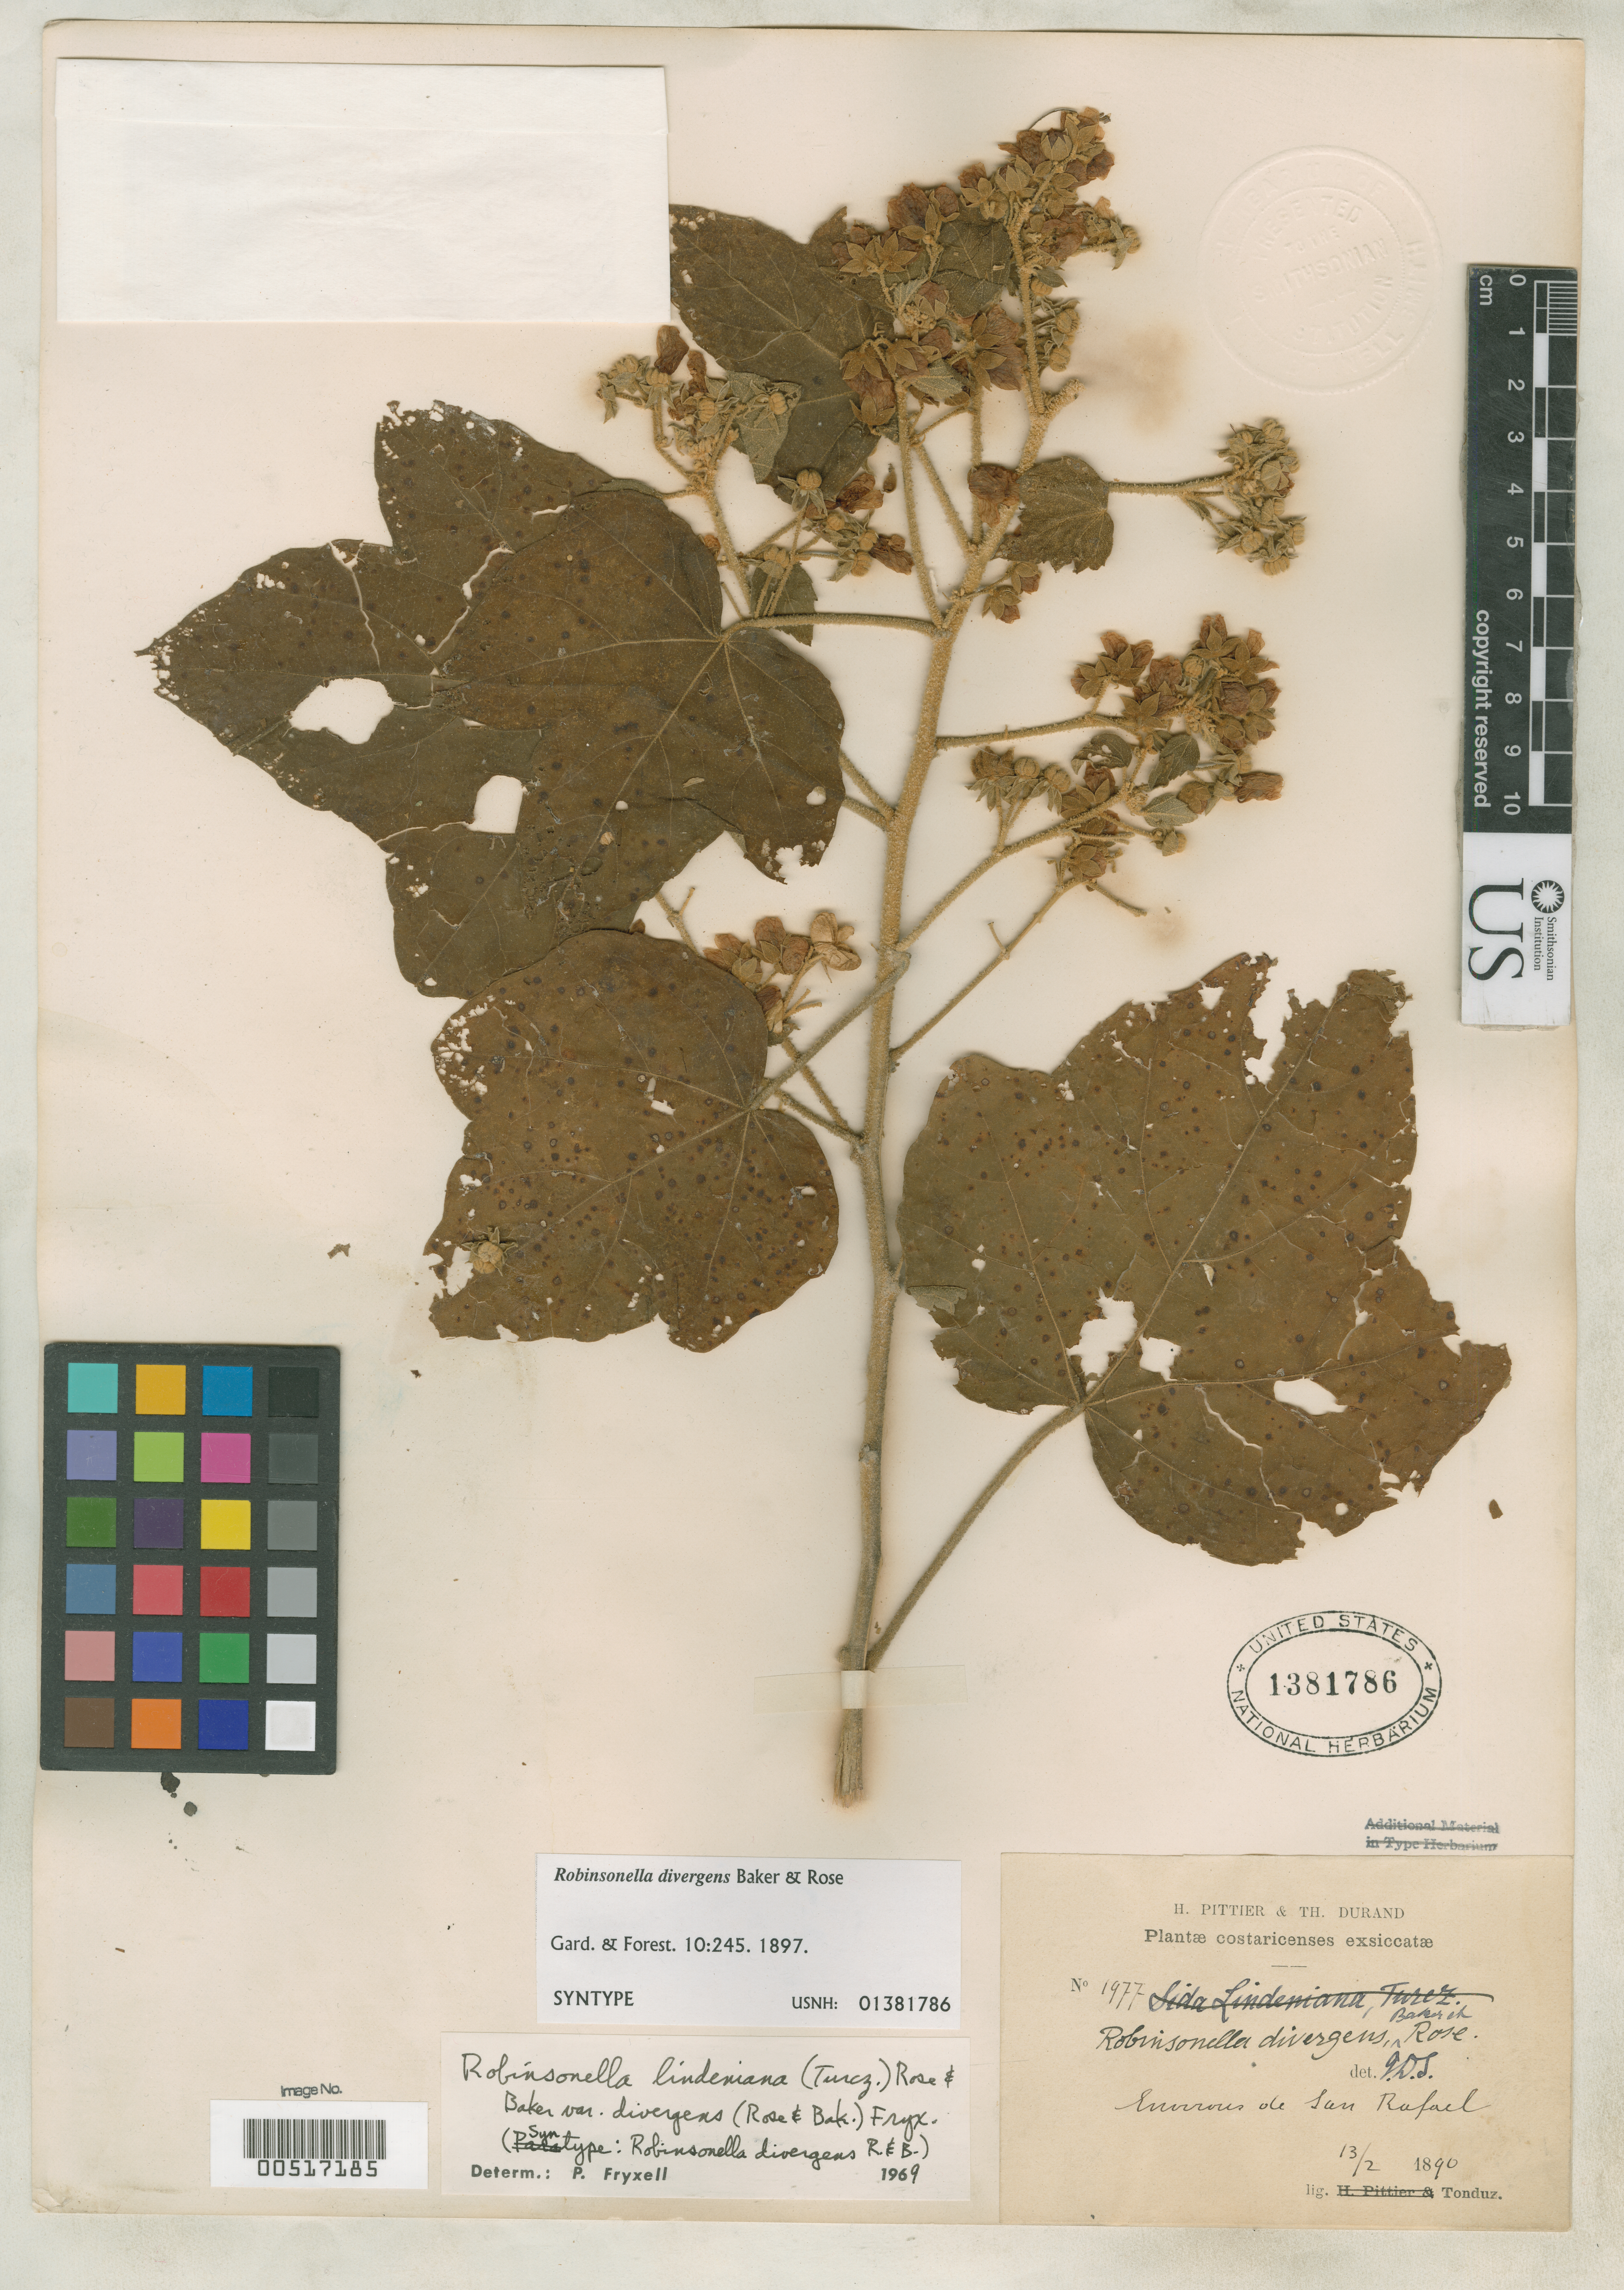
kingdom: Plantae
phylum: Tracheophyta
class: Magnoliopsida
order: Malvales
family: Malvaceae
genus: Robinsonella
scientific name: Robinsonella divergens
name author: Baker f. & Rose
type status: Syntype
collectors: A. Tonduz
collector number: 1977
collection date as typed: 13 Feb 1890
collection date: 1890-02-13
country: Costa Rica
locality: Environs de San Rafael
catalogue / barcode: US 1381786